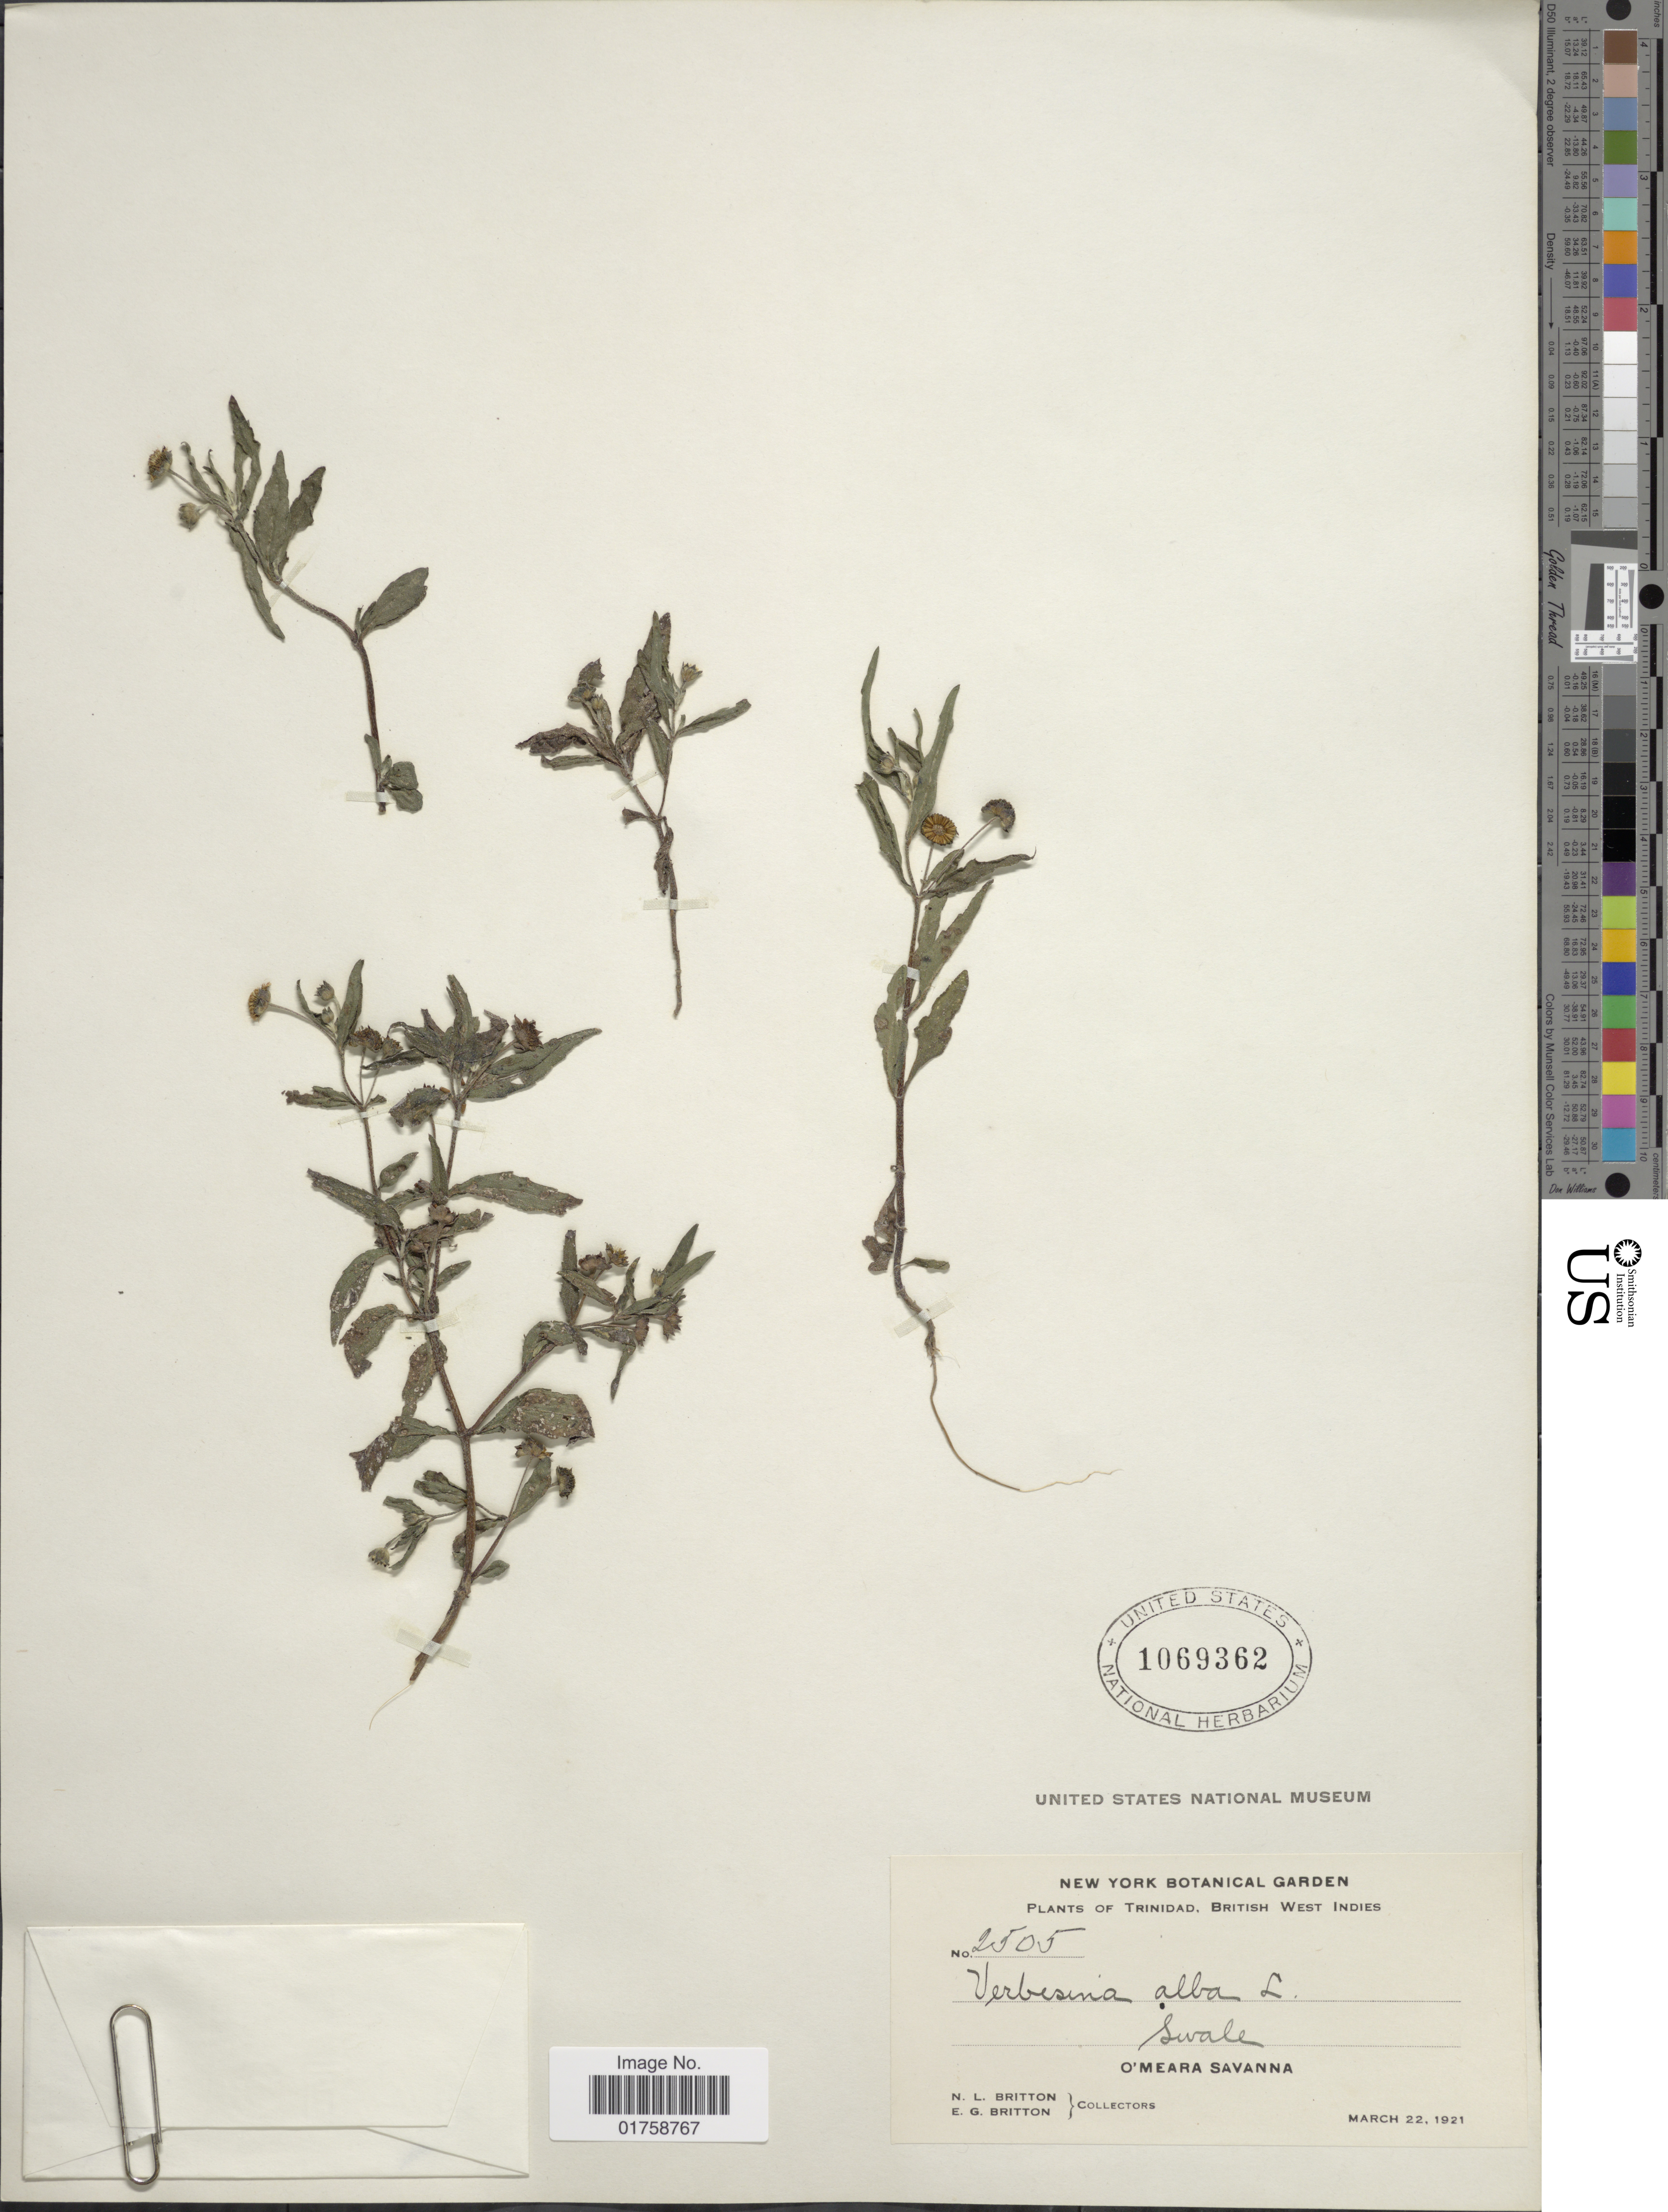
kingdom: Plantae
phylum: Tracheophyta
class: Magnoliopsida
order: Asterales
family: Asteraceae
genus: Eclipta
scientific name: Eclipta alba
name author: (L.) Hassk.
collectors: N. Britton & E. G. Britton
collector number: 2505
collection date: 1921-03-22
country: Trinidad and Tobago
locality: Trinidad, British West Indies. Swale, O'meara Savanna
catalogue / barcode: US 1069362